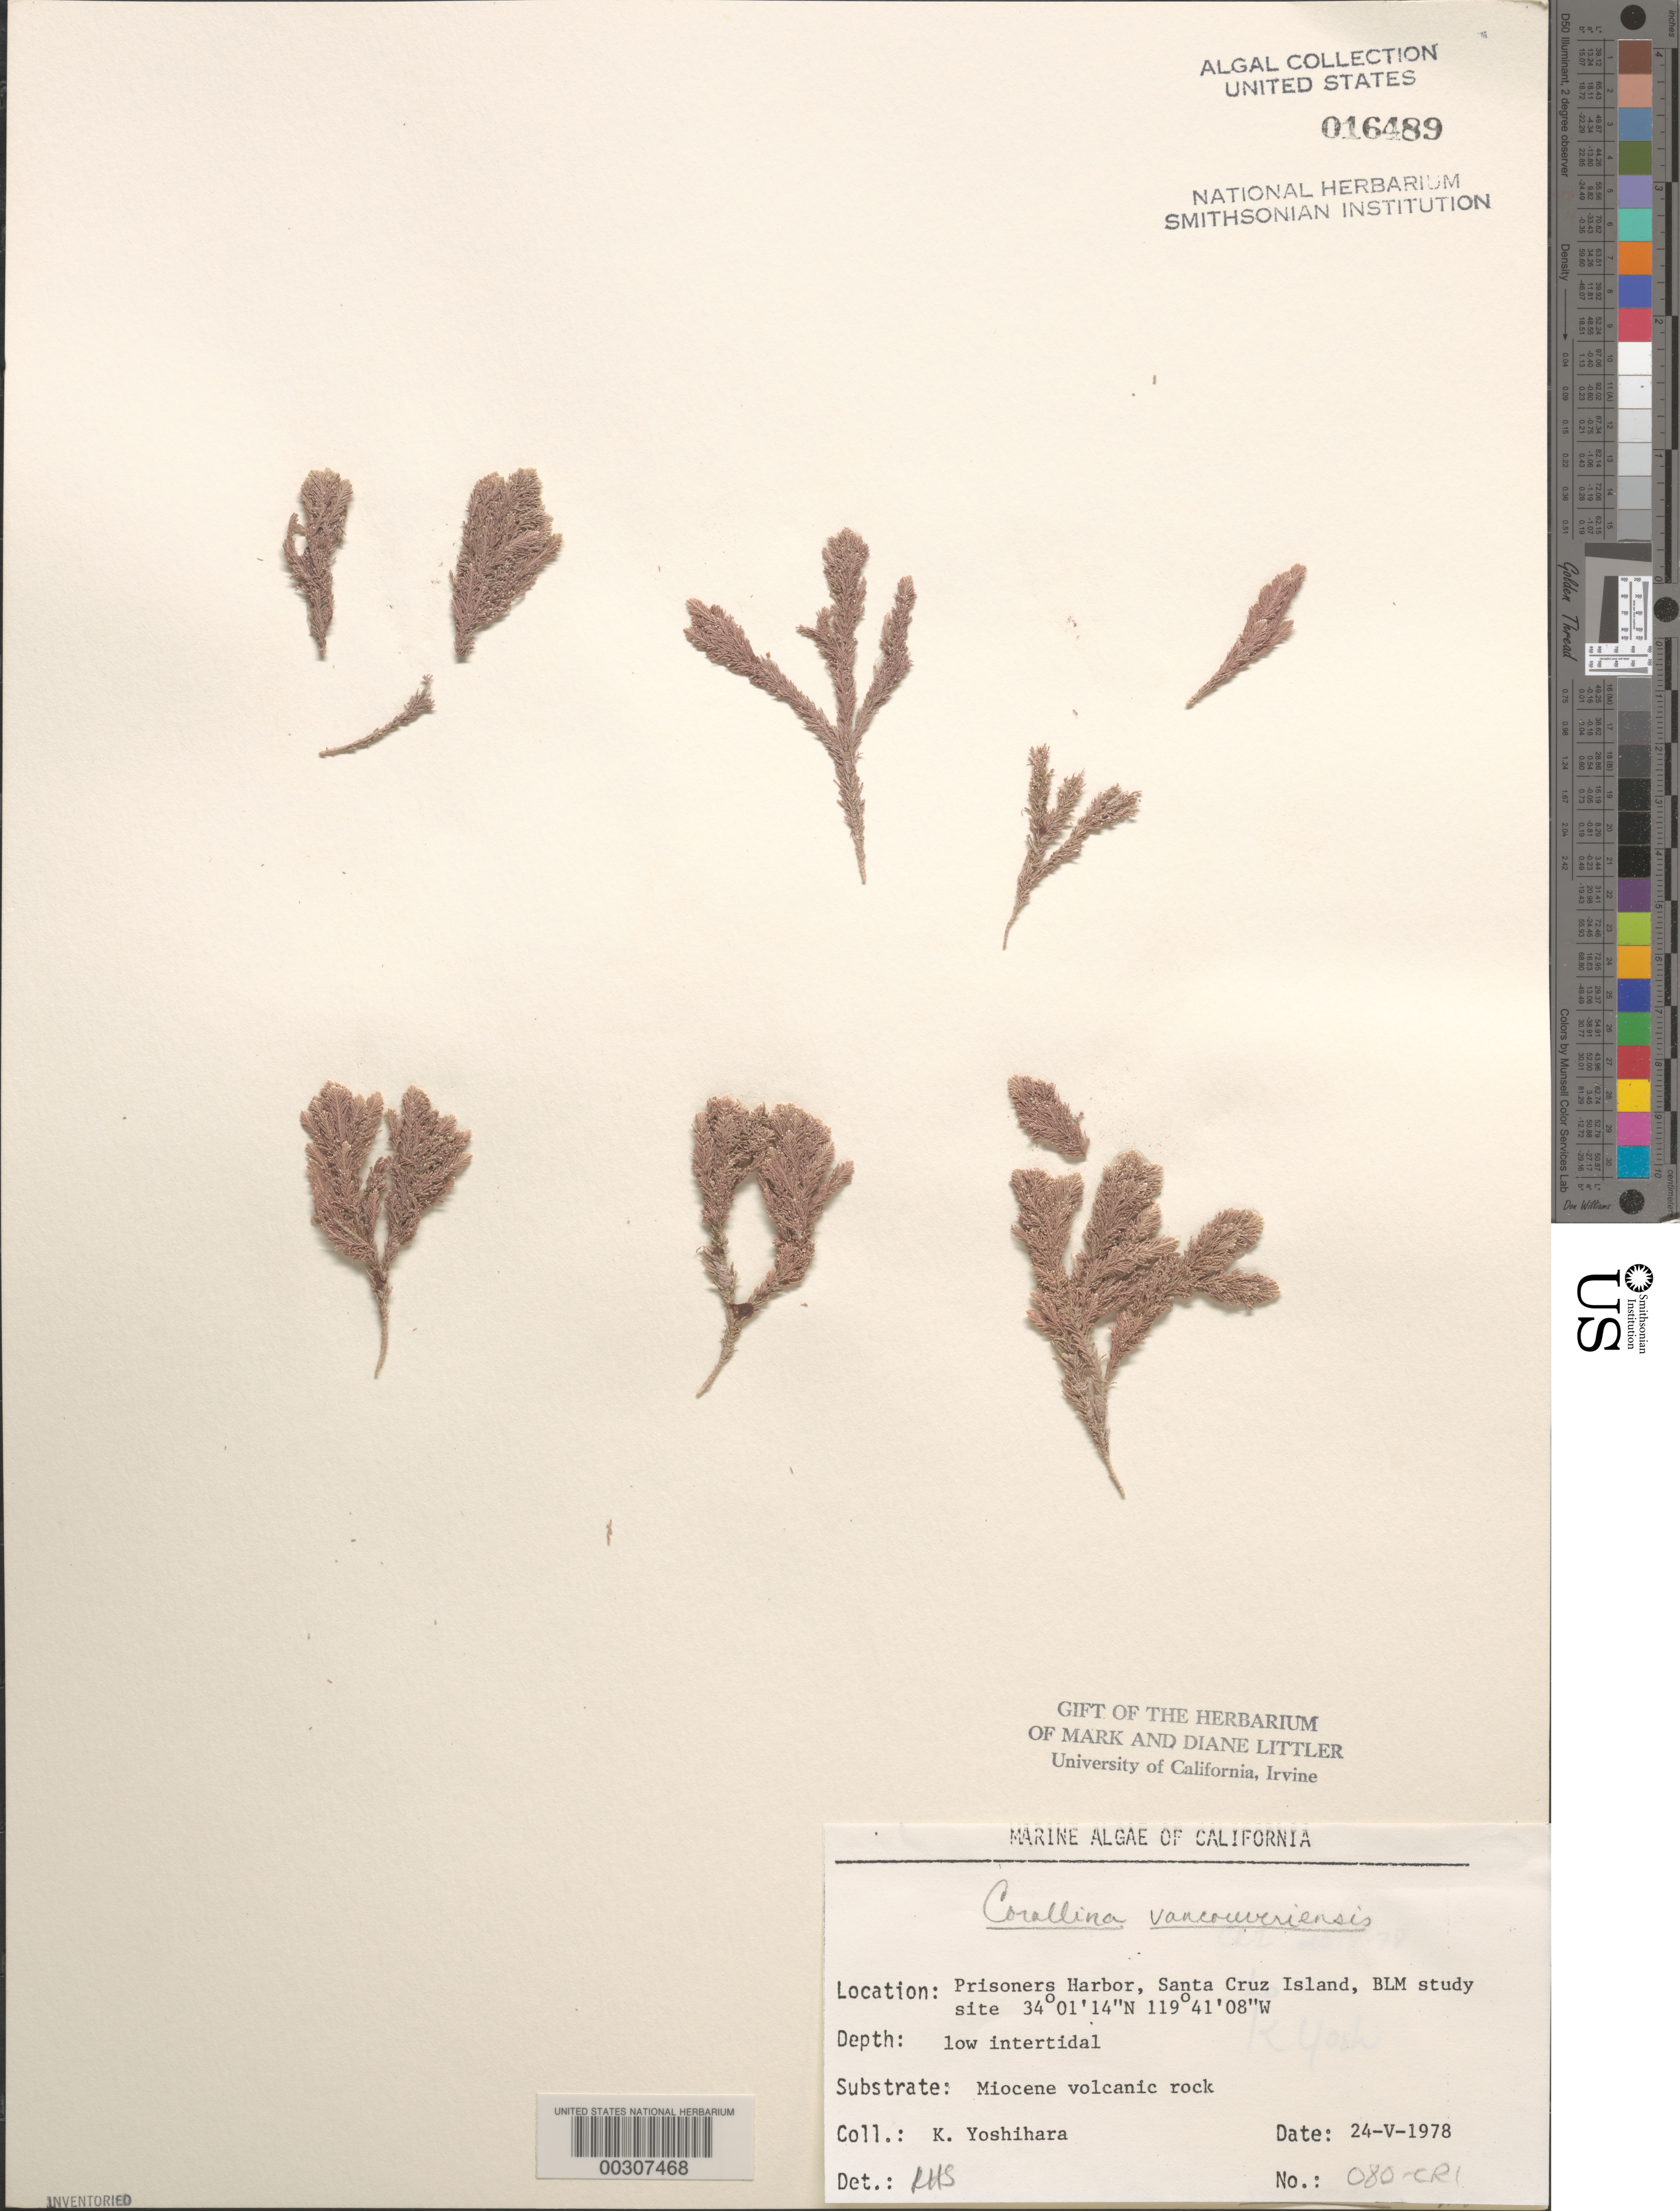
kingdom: Plantae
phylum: Rhodophyta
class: Florideophyceae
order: Corallinales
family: Corallinaceae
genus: Corallina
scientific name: Corallina vancouveriensis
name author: Yendo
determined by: Sims, Robert H.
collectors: K. Yoshihara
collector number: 080-cri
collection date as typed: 24 May 1978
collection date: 1978-05-24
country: United States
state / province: California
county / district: Santa Barbara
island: Santa Cruz Island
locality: Prisoners Harbor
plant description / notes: BLM-SOCALBIGHT Rocky Intertidal Survey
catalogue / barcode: US 16489